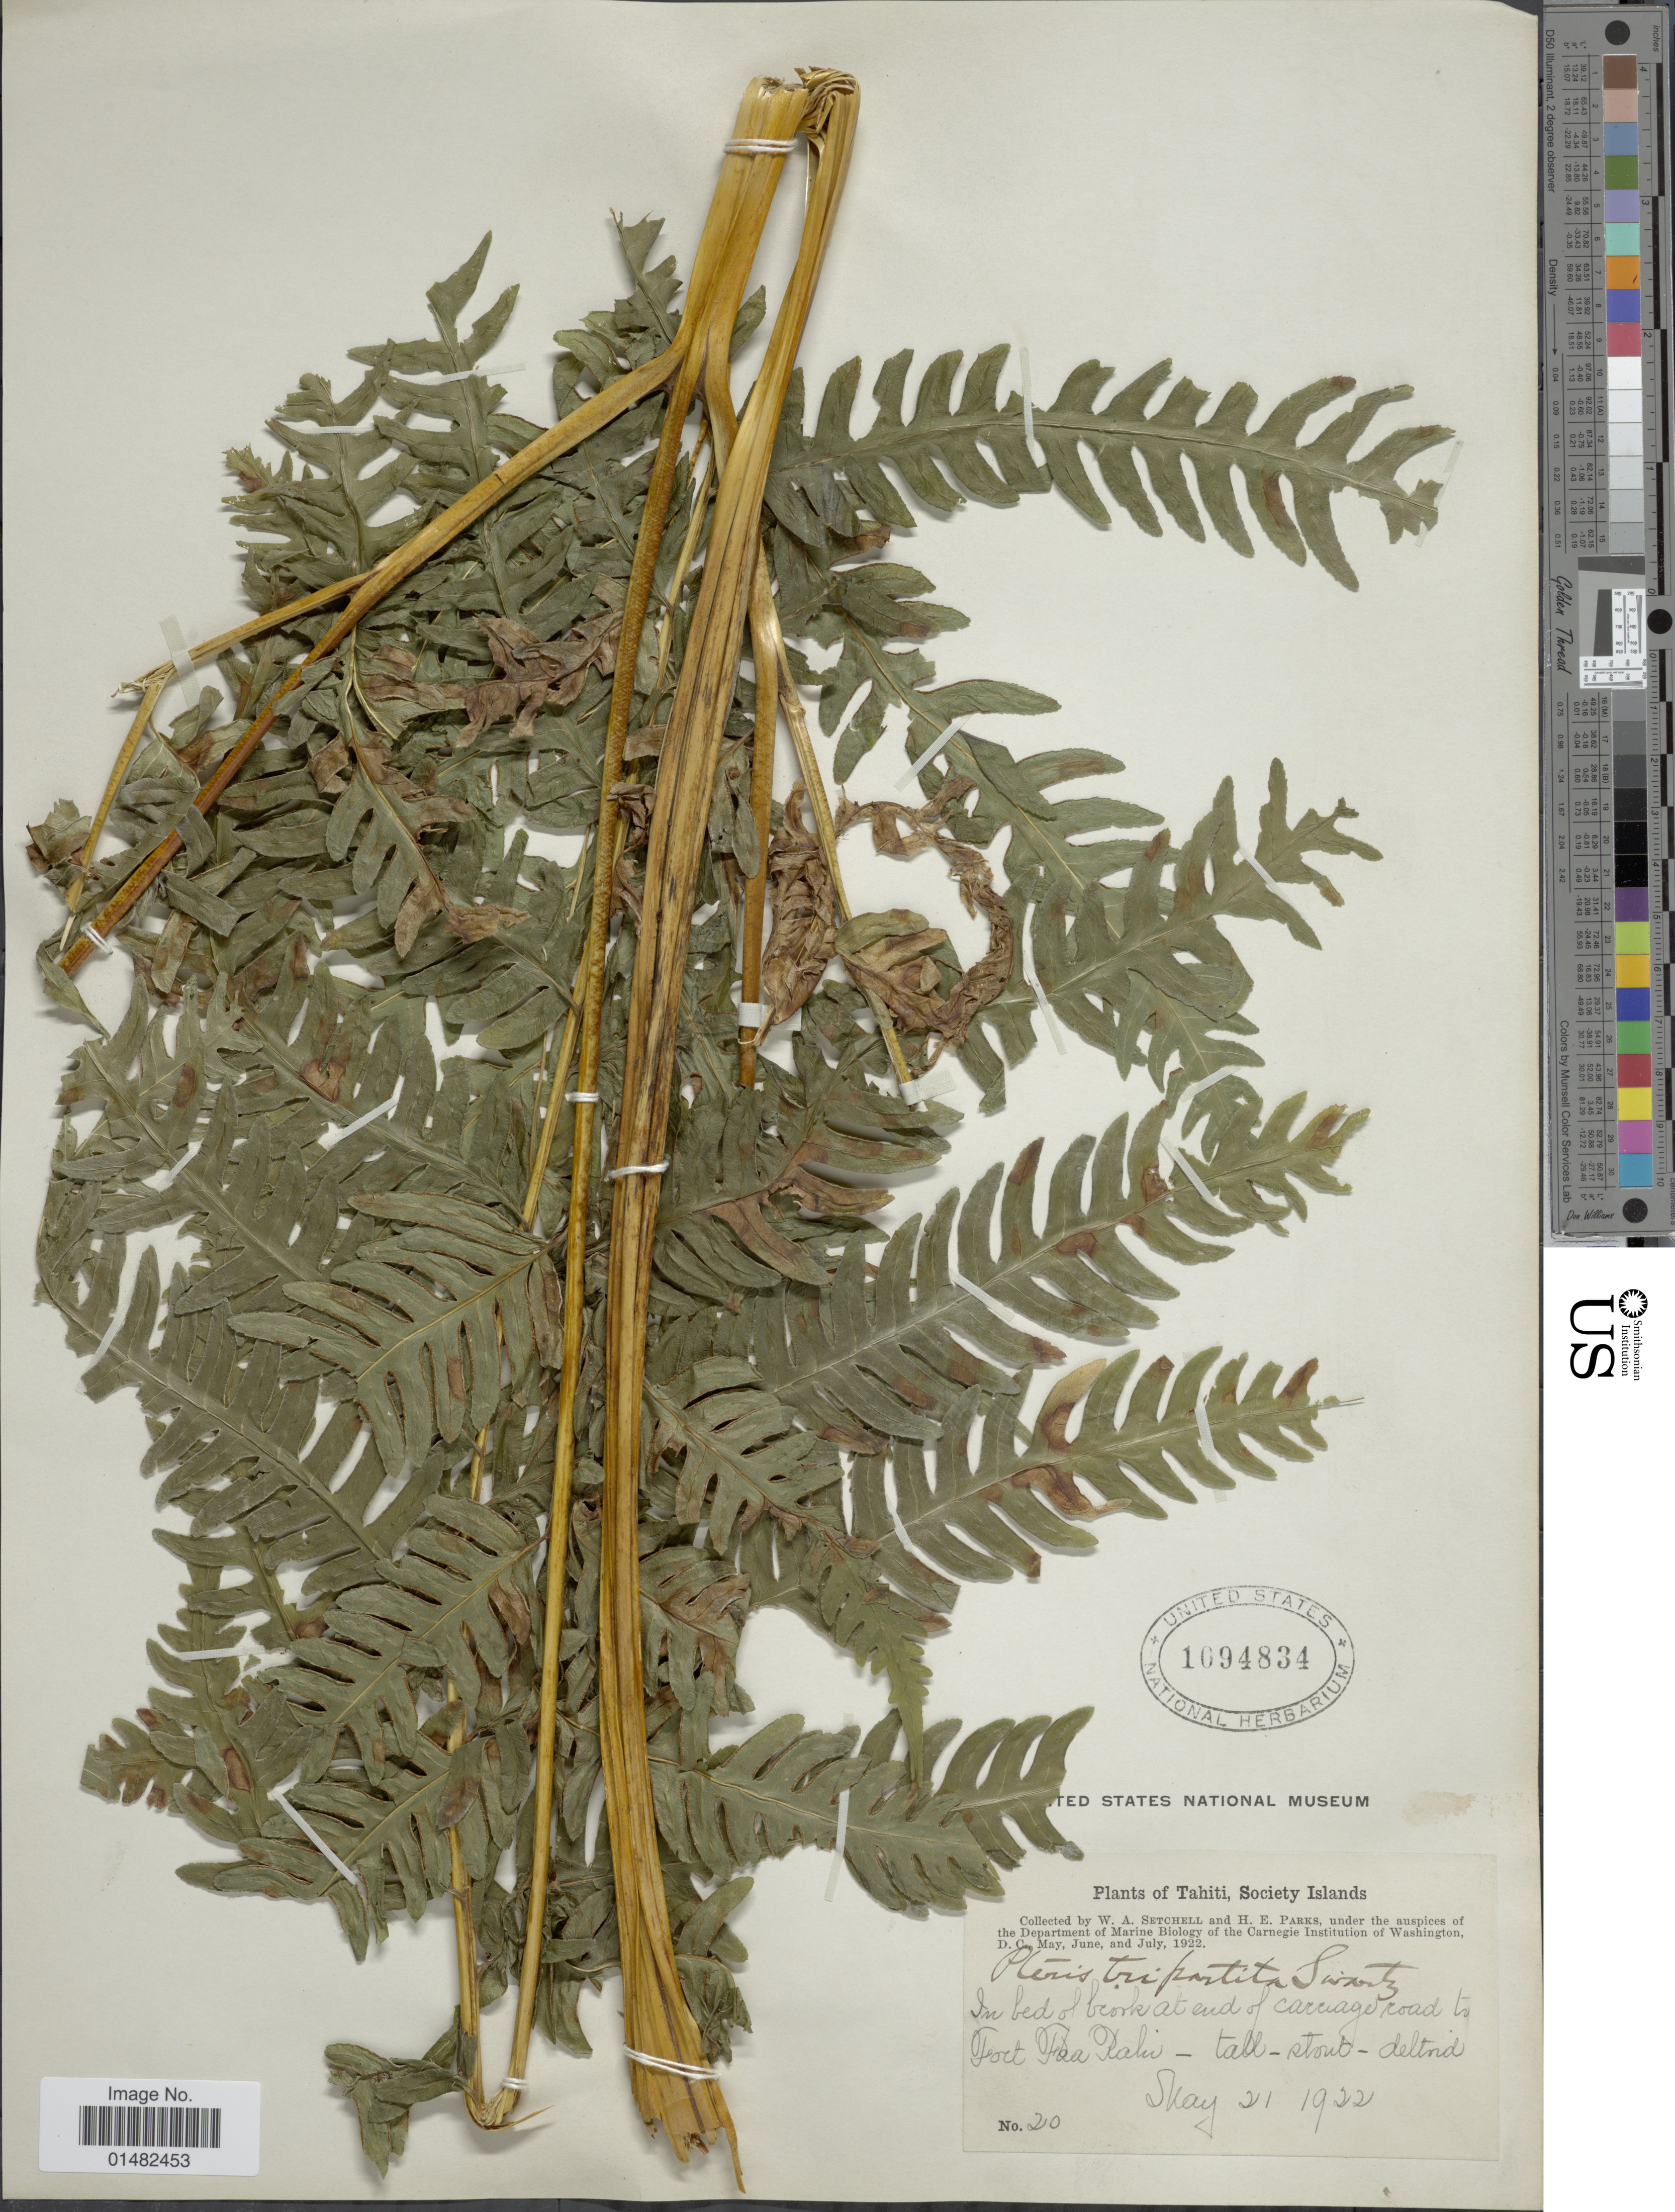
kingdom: Plantae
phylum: Tracheophyta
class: Polypodiopsida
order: Polypodiales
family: Pteridaceae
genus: Pteris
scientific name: Pteris tripartita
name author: Sw.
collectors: W. Setchell & H. E. Parks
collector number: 20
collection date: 1922-05-21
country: French Polynesia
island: Tahiti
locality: Tahiti, Society Islands, In bed of brook at end of carriage road to Fort Faa Rahi [interpreted]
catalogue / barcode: US 1094834